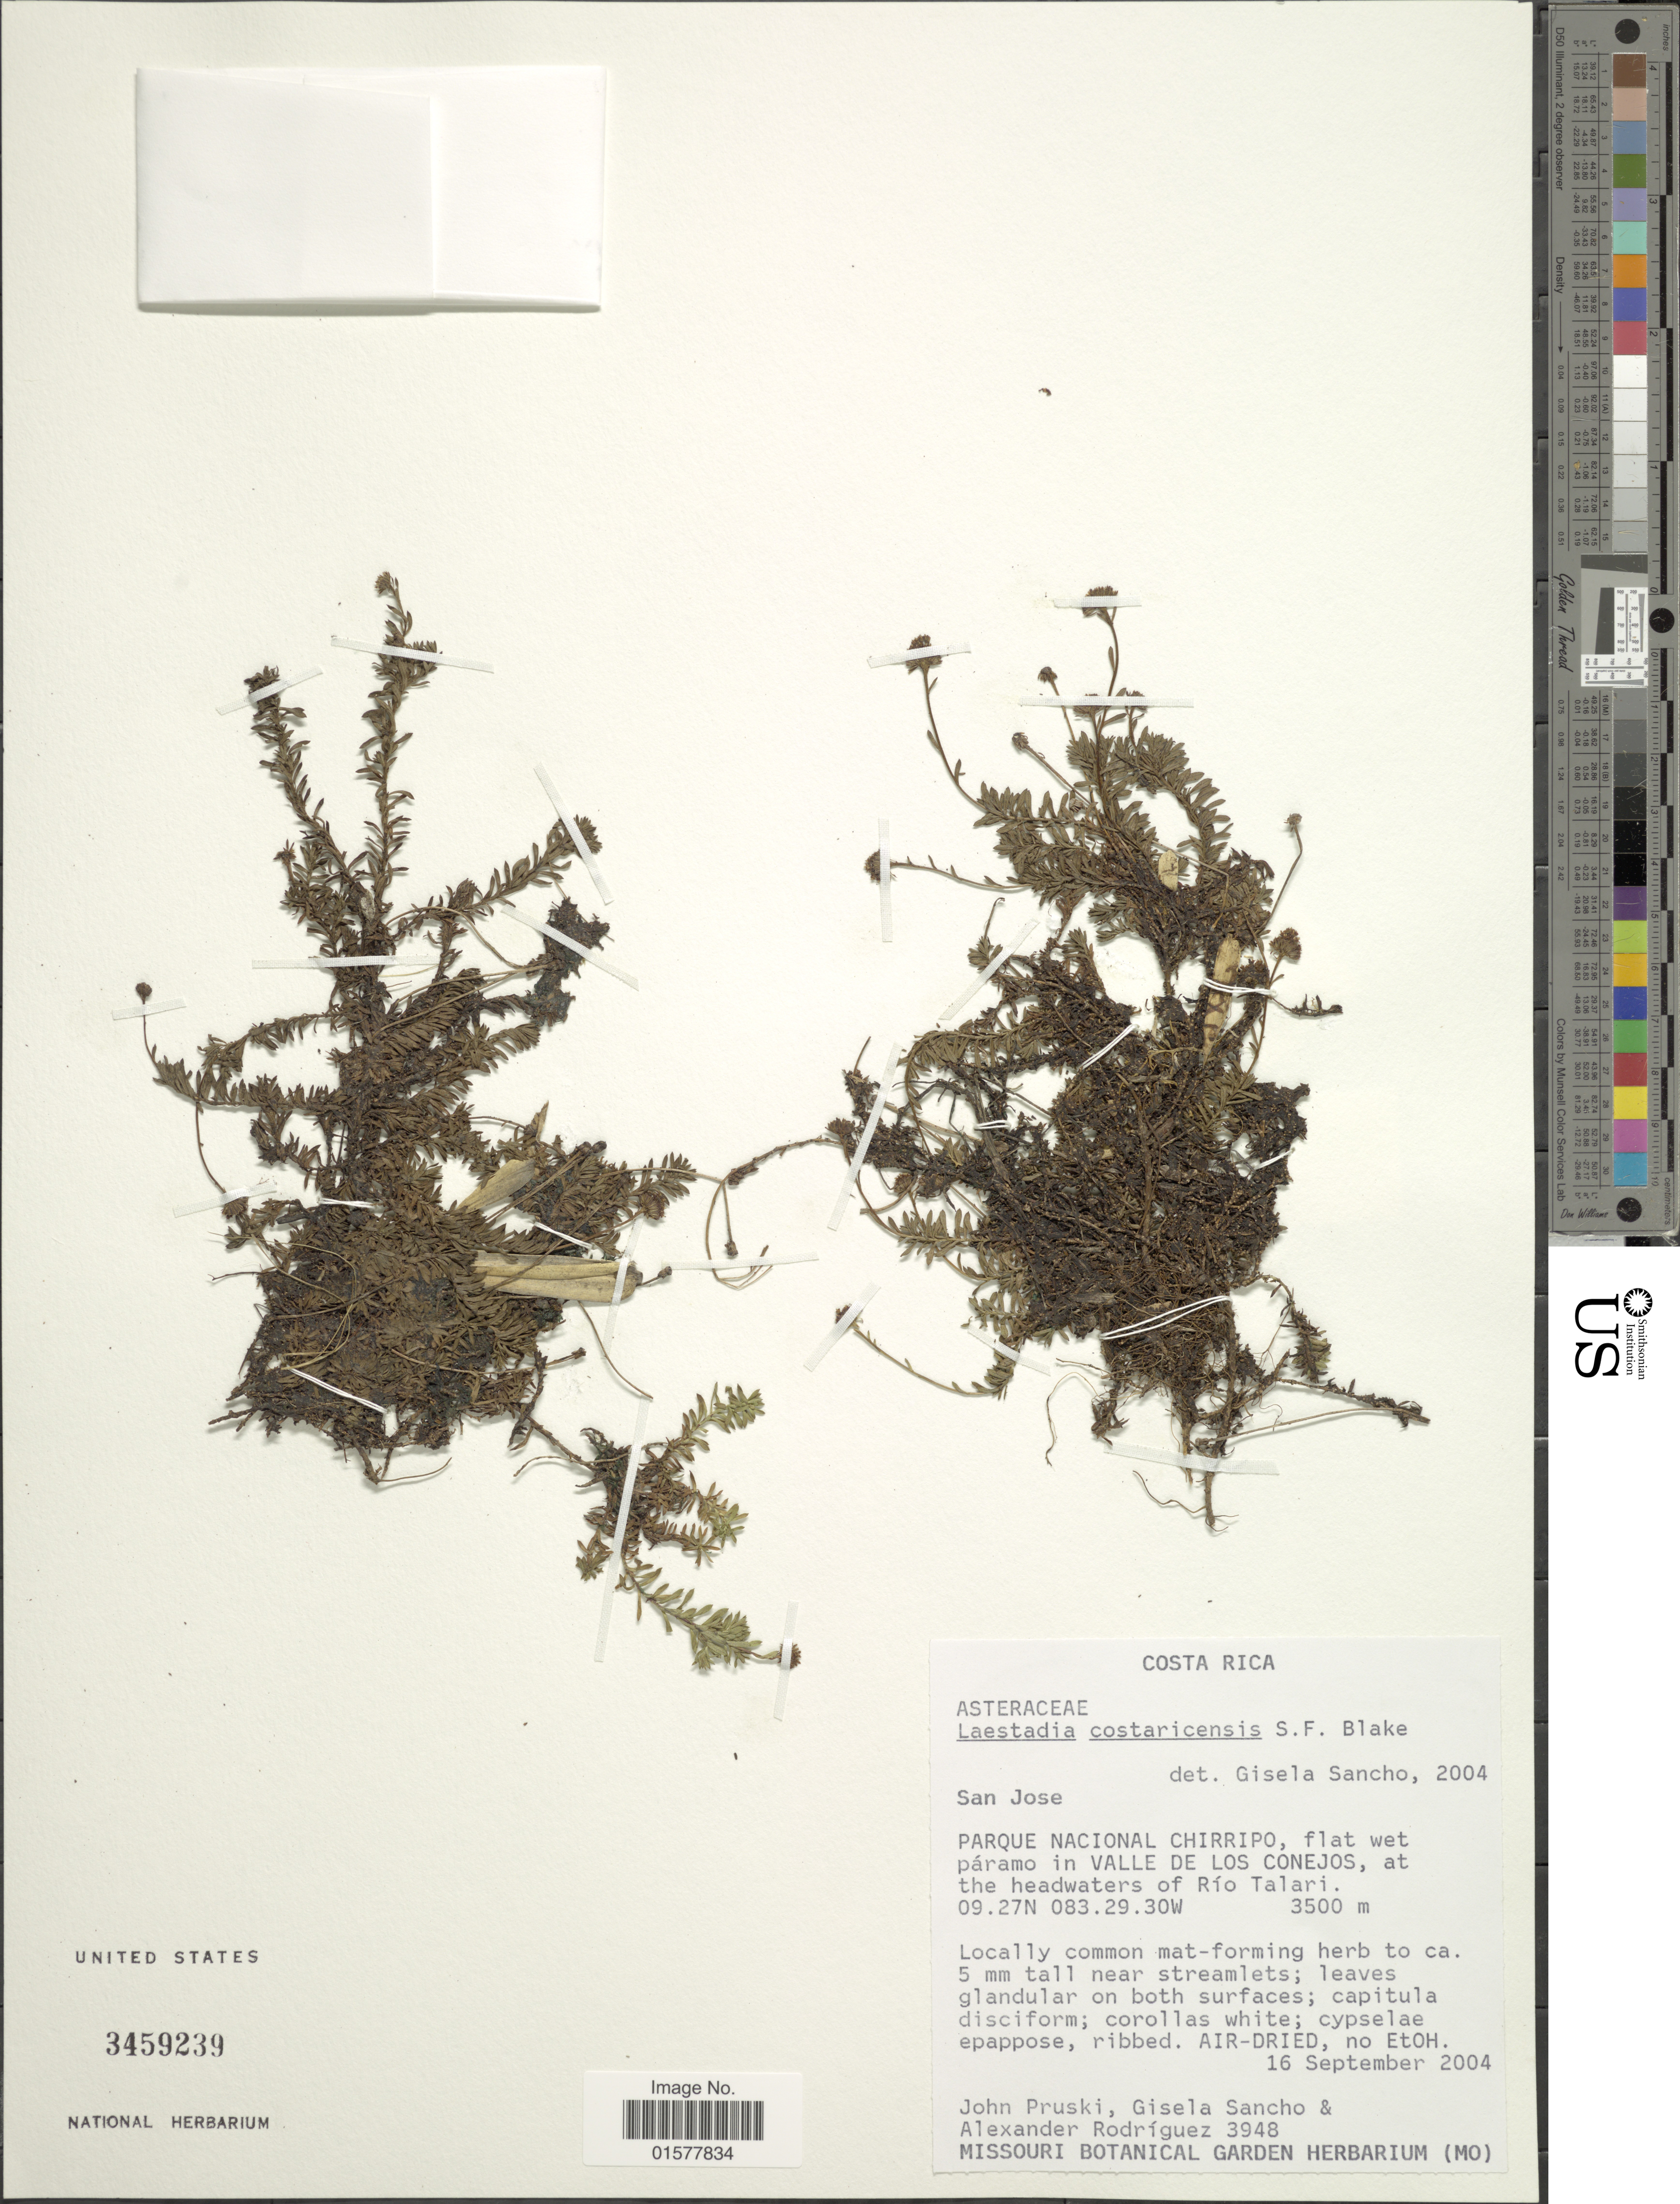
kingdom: Plantae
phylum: Tracheophyta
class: Magnoliopsida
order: Asterales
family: Asteraceae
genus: Laestadia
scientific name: Laestadia costaricensis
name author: S.F. Blake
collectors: J. F. Pruski, G. Sancho & A. Rodriguez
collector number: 3948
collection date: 2004-09-16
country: Costa Rica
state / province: San José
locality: San Jose, Parque Nacional Chirripo, flat wet paramo in Valle de Los Conejos, at the headwaters of Rio Talari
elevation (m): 3500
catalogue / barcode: US 3459239